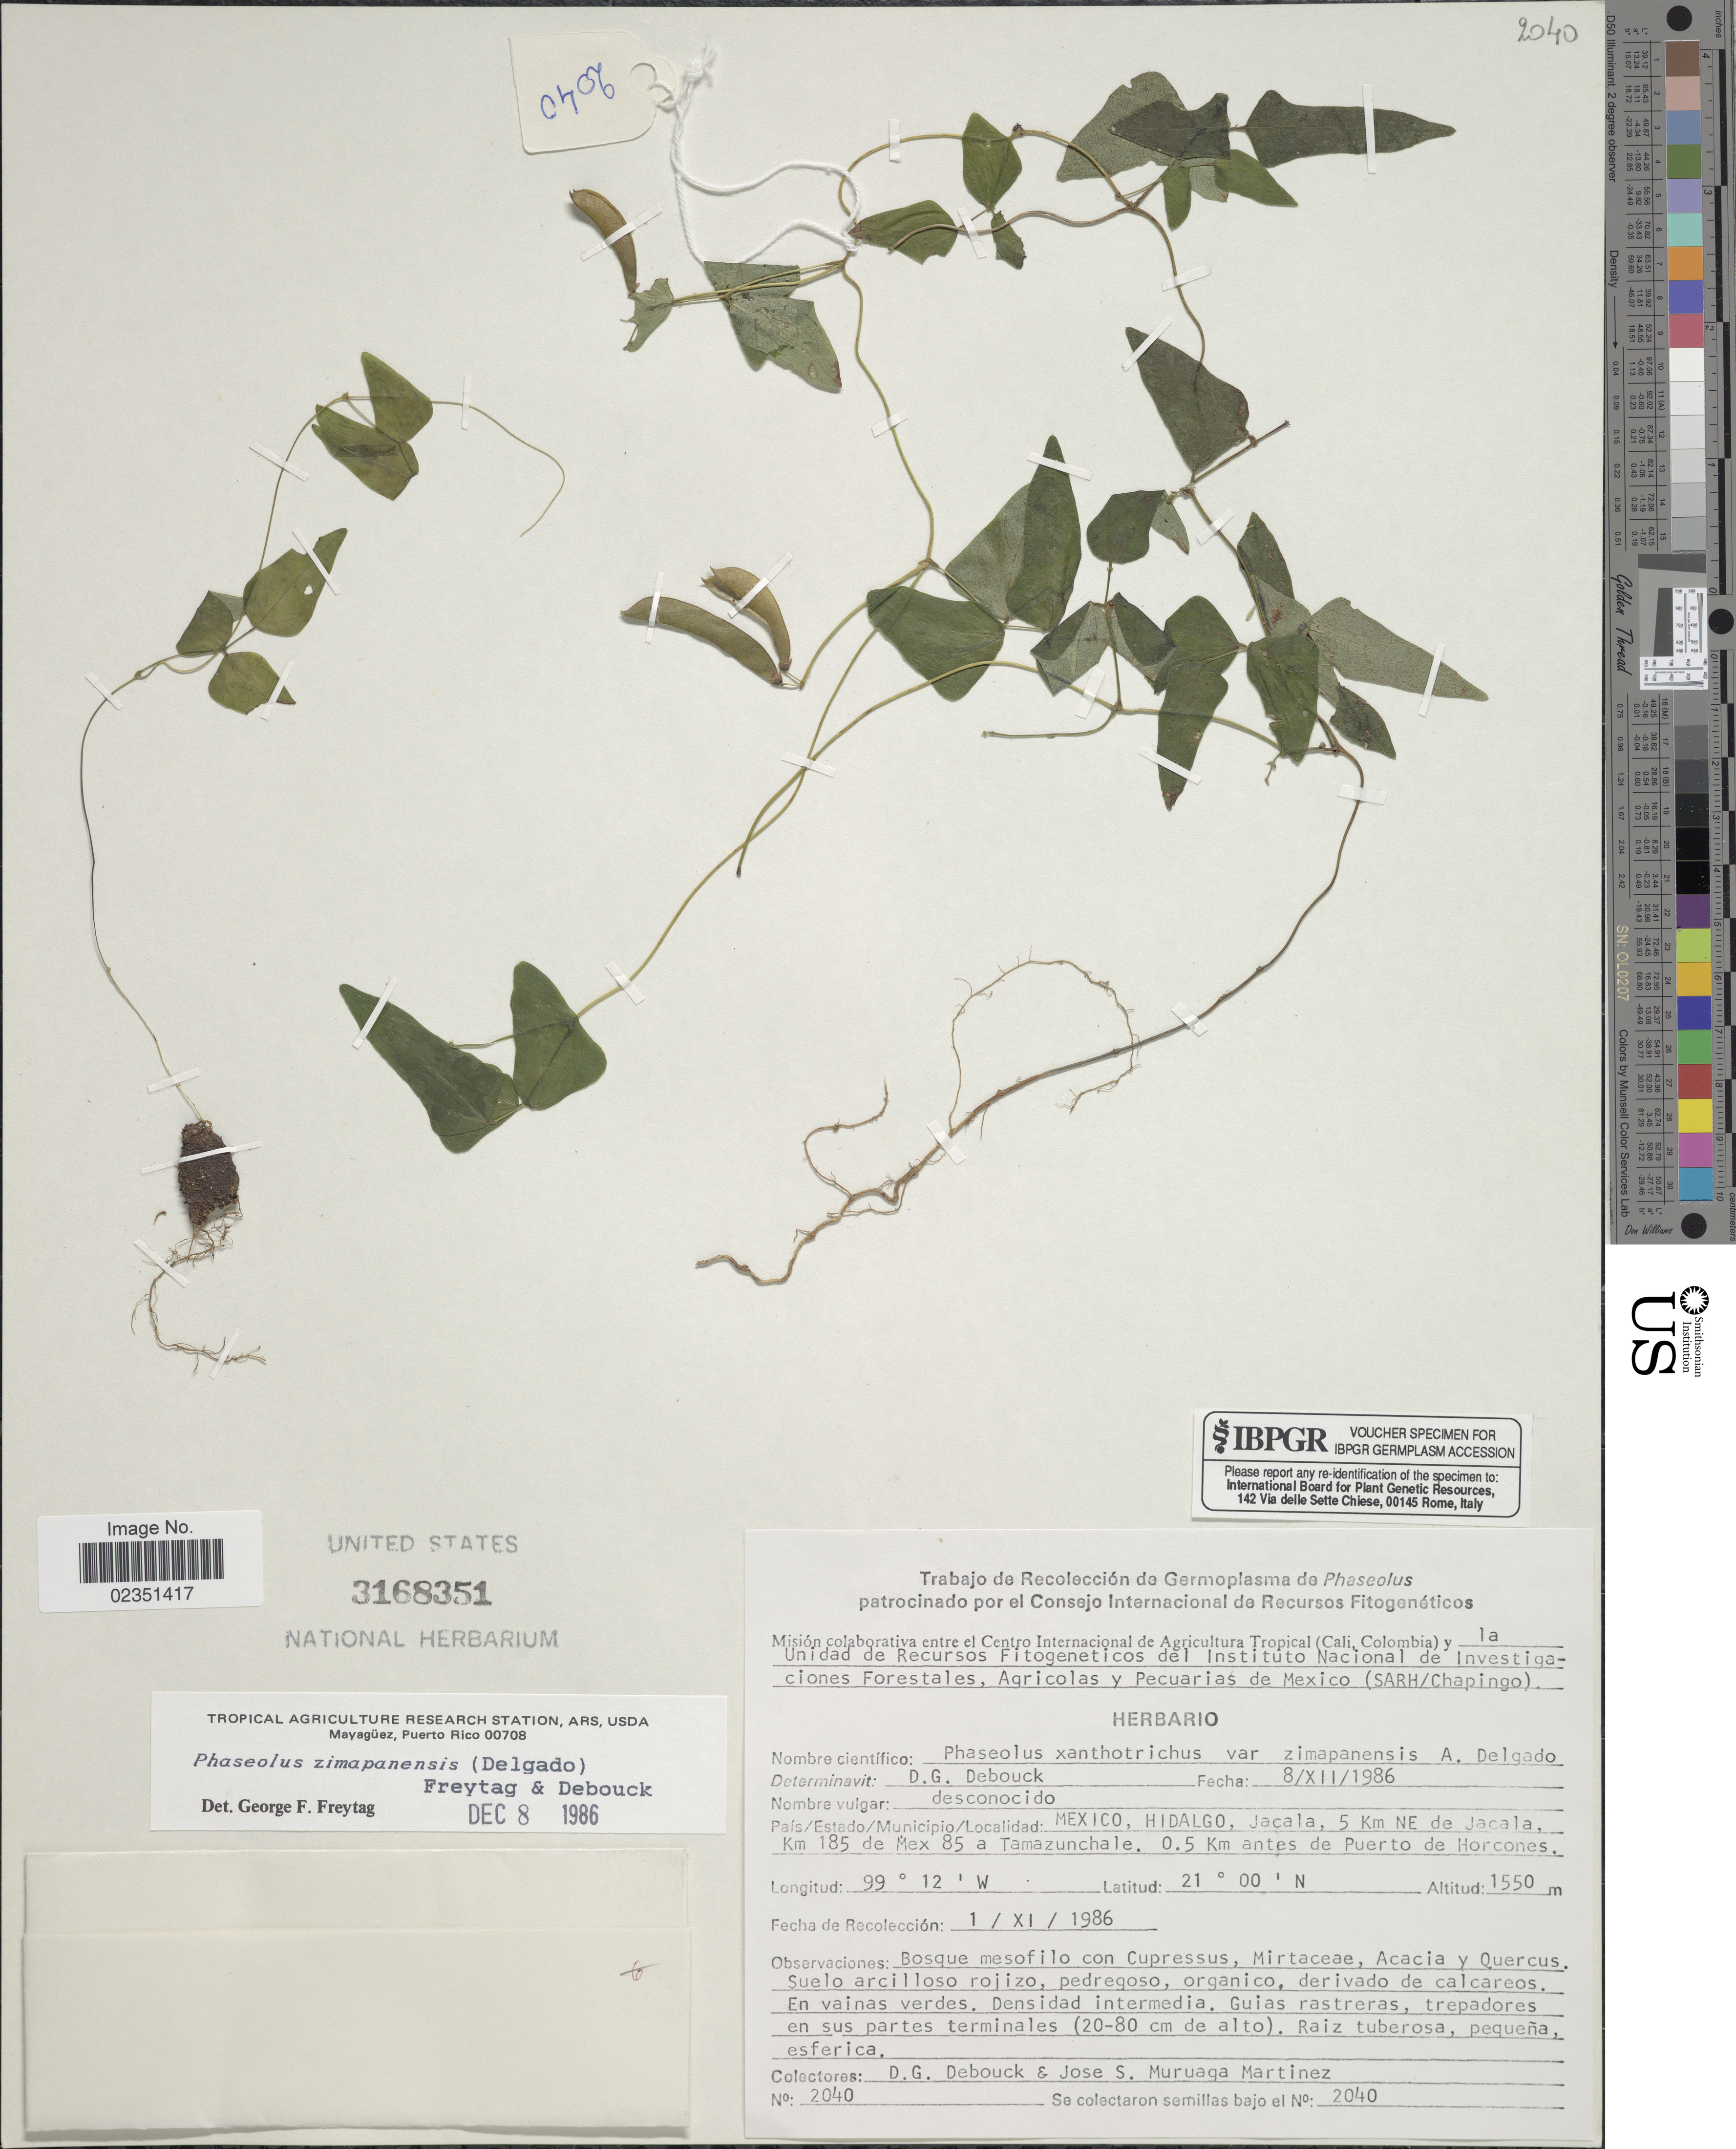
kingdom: Plantae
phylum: Tracheophyta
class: Magnoliopsida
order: Fabales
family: Fabaceae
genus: Phaseolus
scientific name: Phaseolus zimapanensis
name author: A. Delgado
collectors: D. Debouck & J. Muruaga Martinez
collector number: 2040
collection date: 1986-11-01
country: Mexico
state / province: Hidalgo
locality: Jacala, 5 km NE de Jacala Km 185 de Mex 85 a Tamazunchale. 0.5 Km antes de Puerto de Horcones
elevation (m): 1550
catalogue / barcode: US 3168351